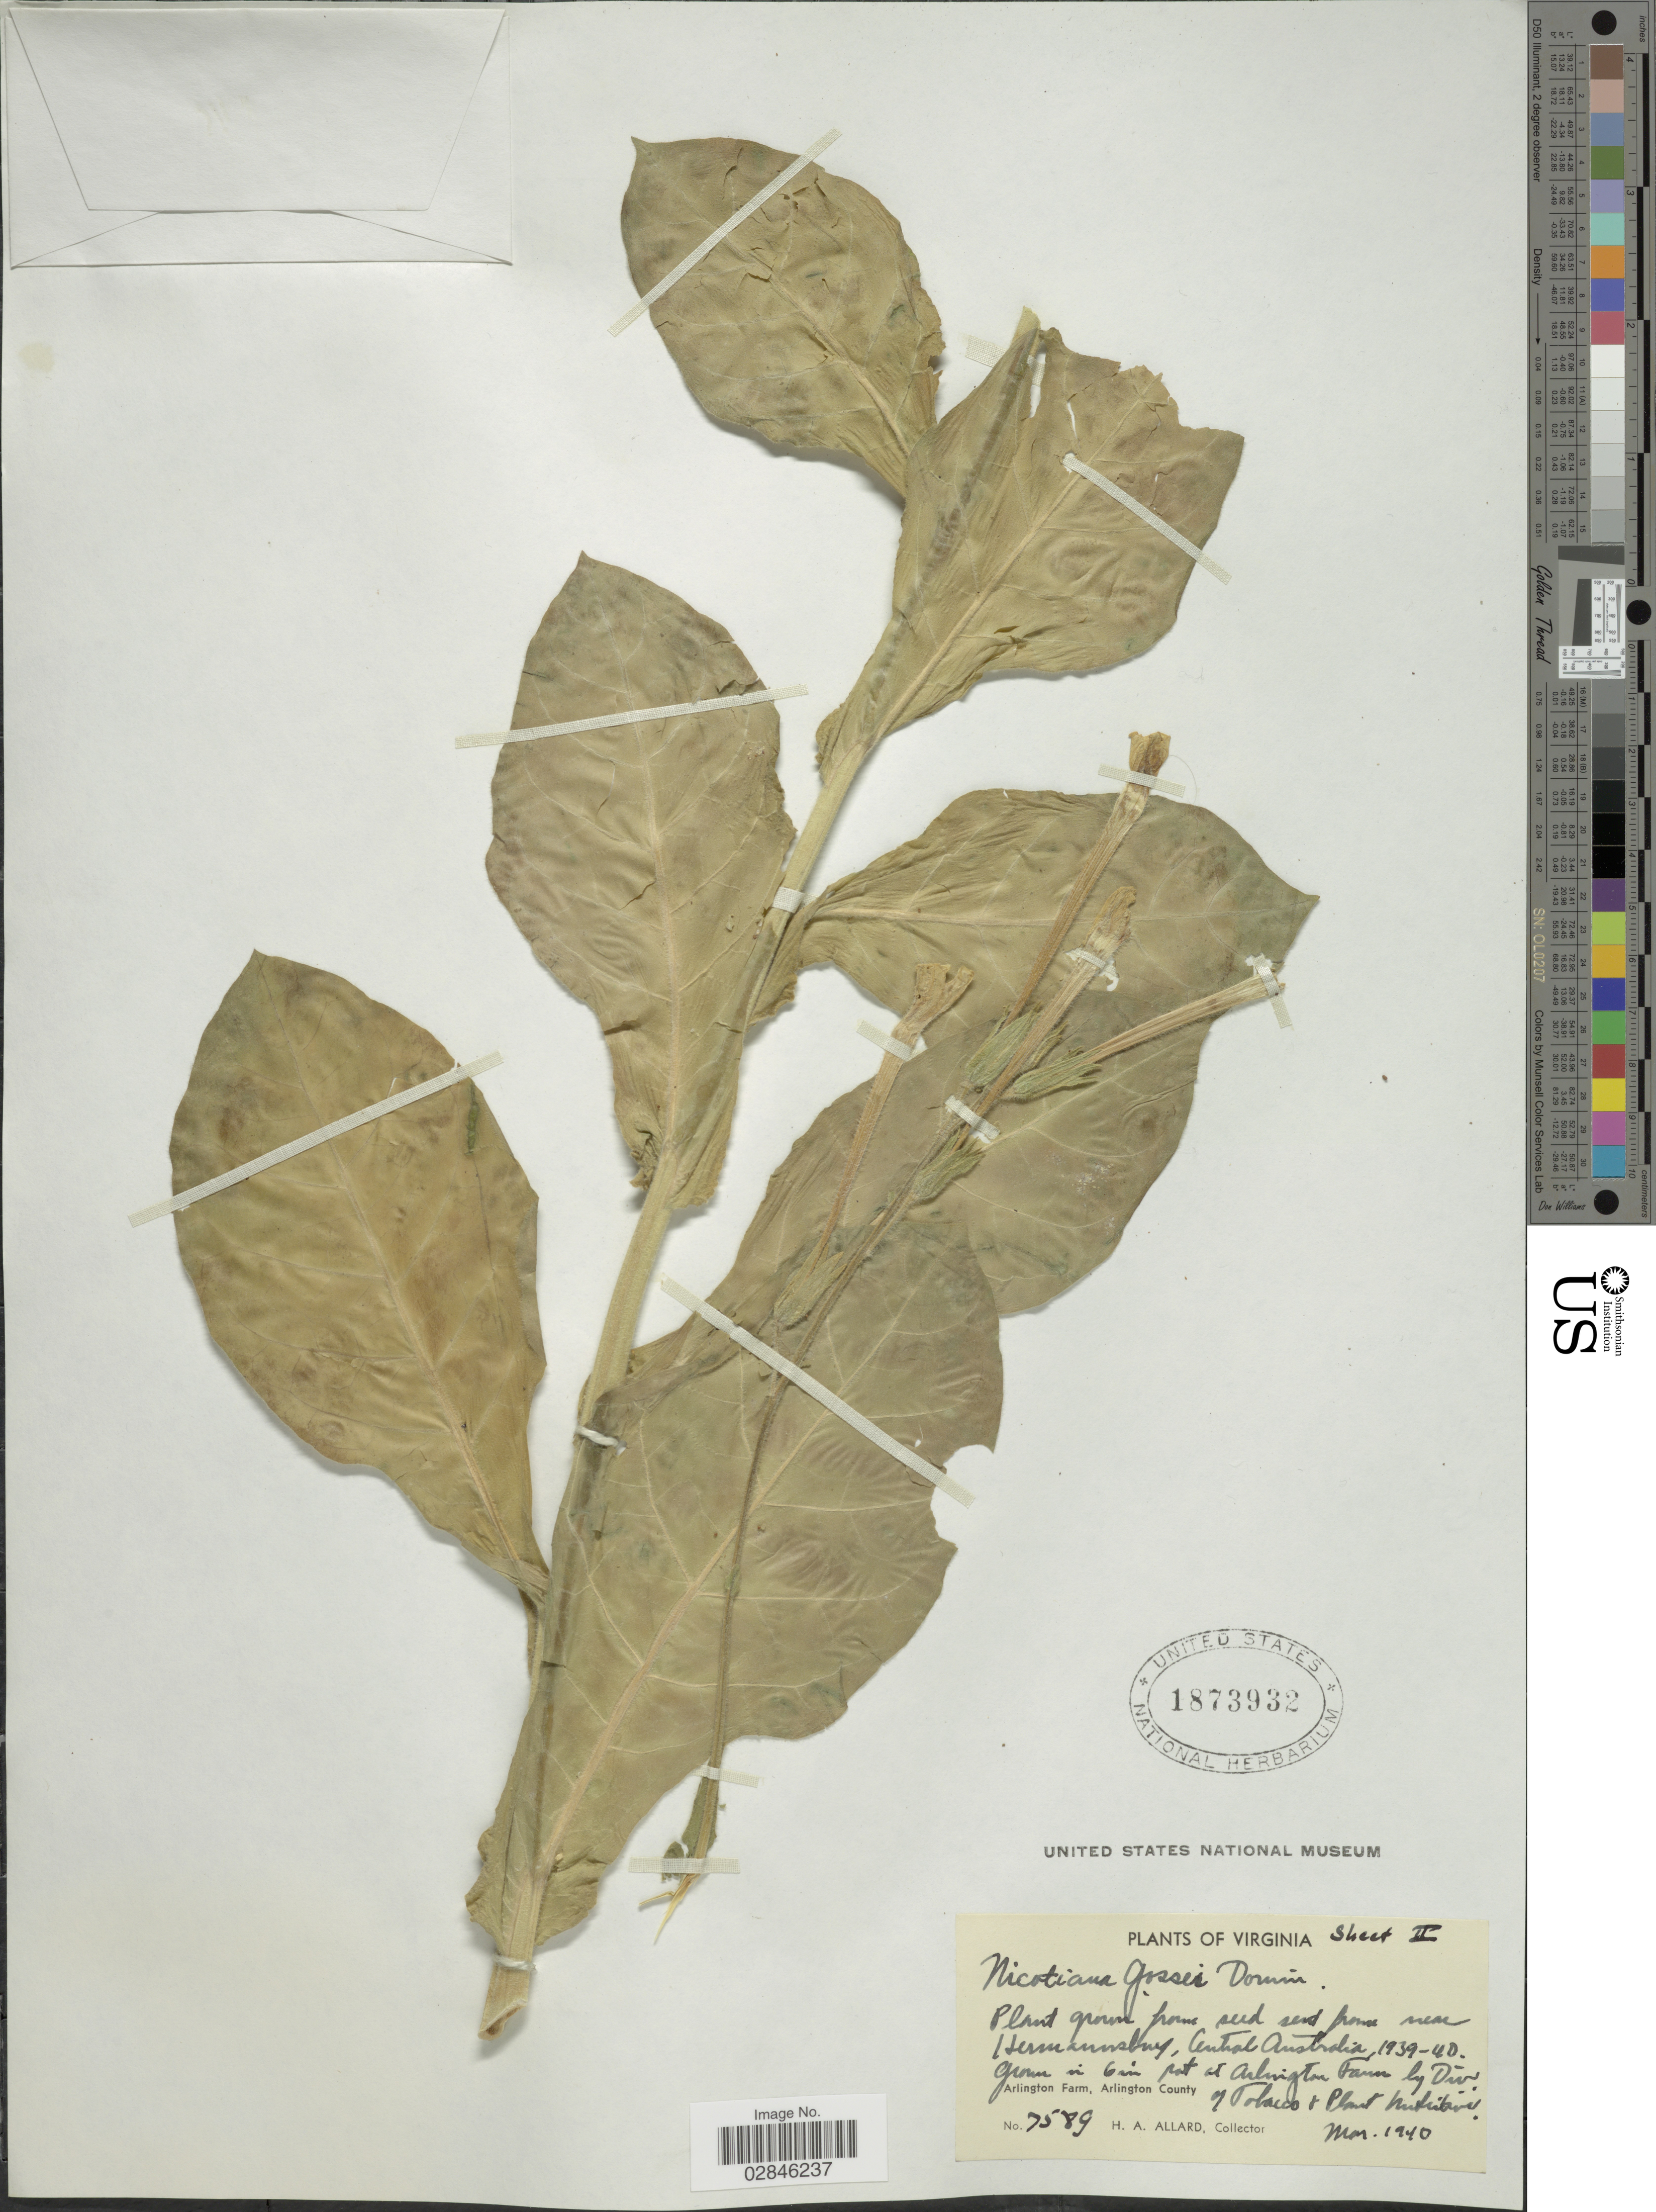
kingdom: Plantae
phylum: Tracheophyta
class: Magnoliopsida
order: Solanales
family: Solanaceae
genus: Nicotiana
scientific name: Nicotiana gossei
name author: Domin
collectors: H. A. Allard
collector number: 7589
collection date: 1940-03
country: United States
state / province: Virginia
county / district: Arlington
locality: Arlington Farm, Arlington County.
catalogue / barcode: US 1873932